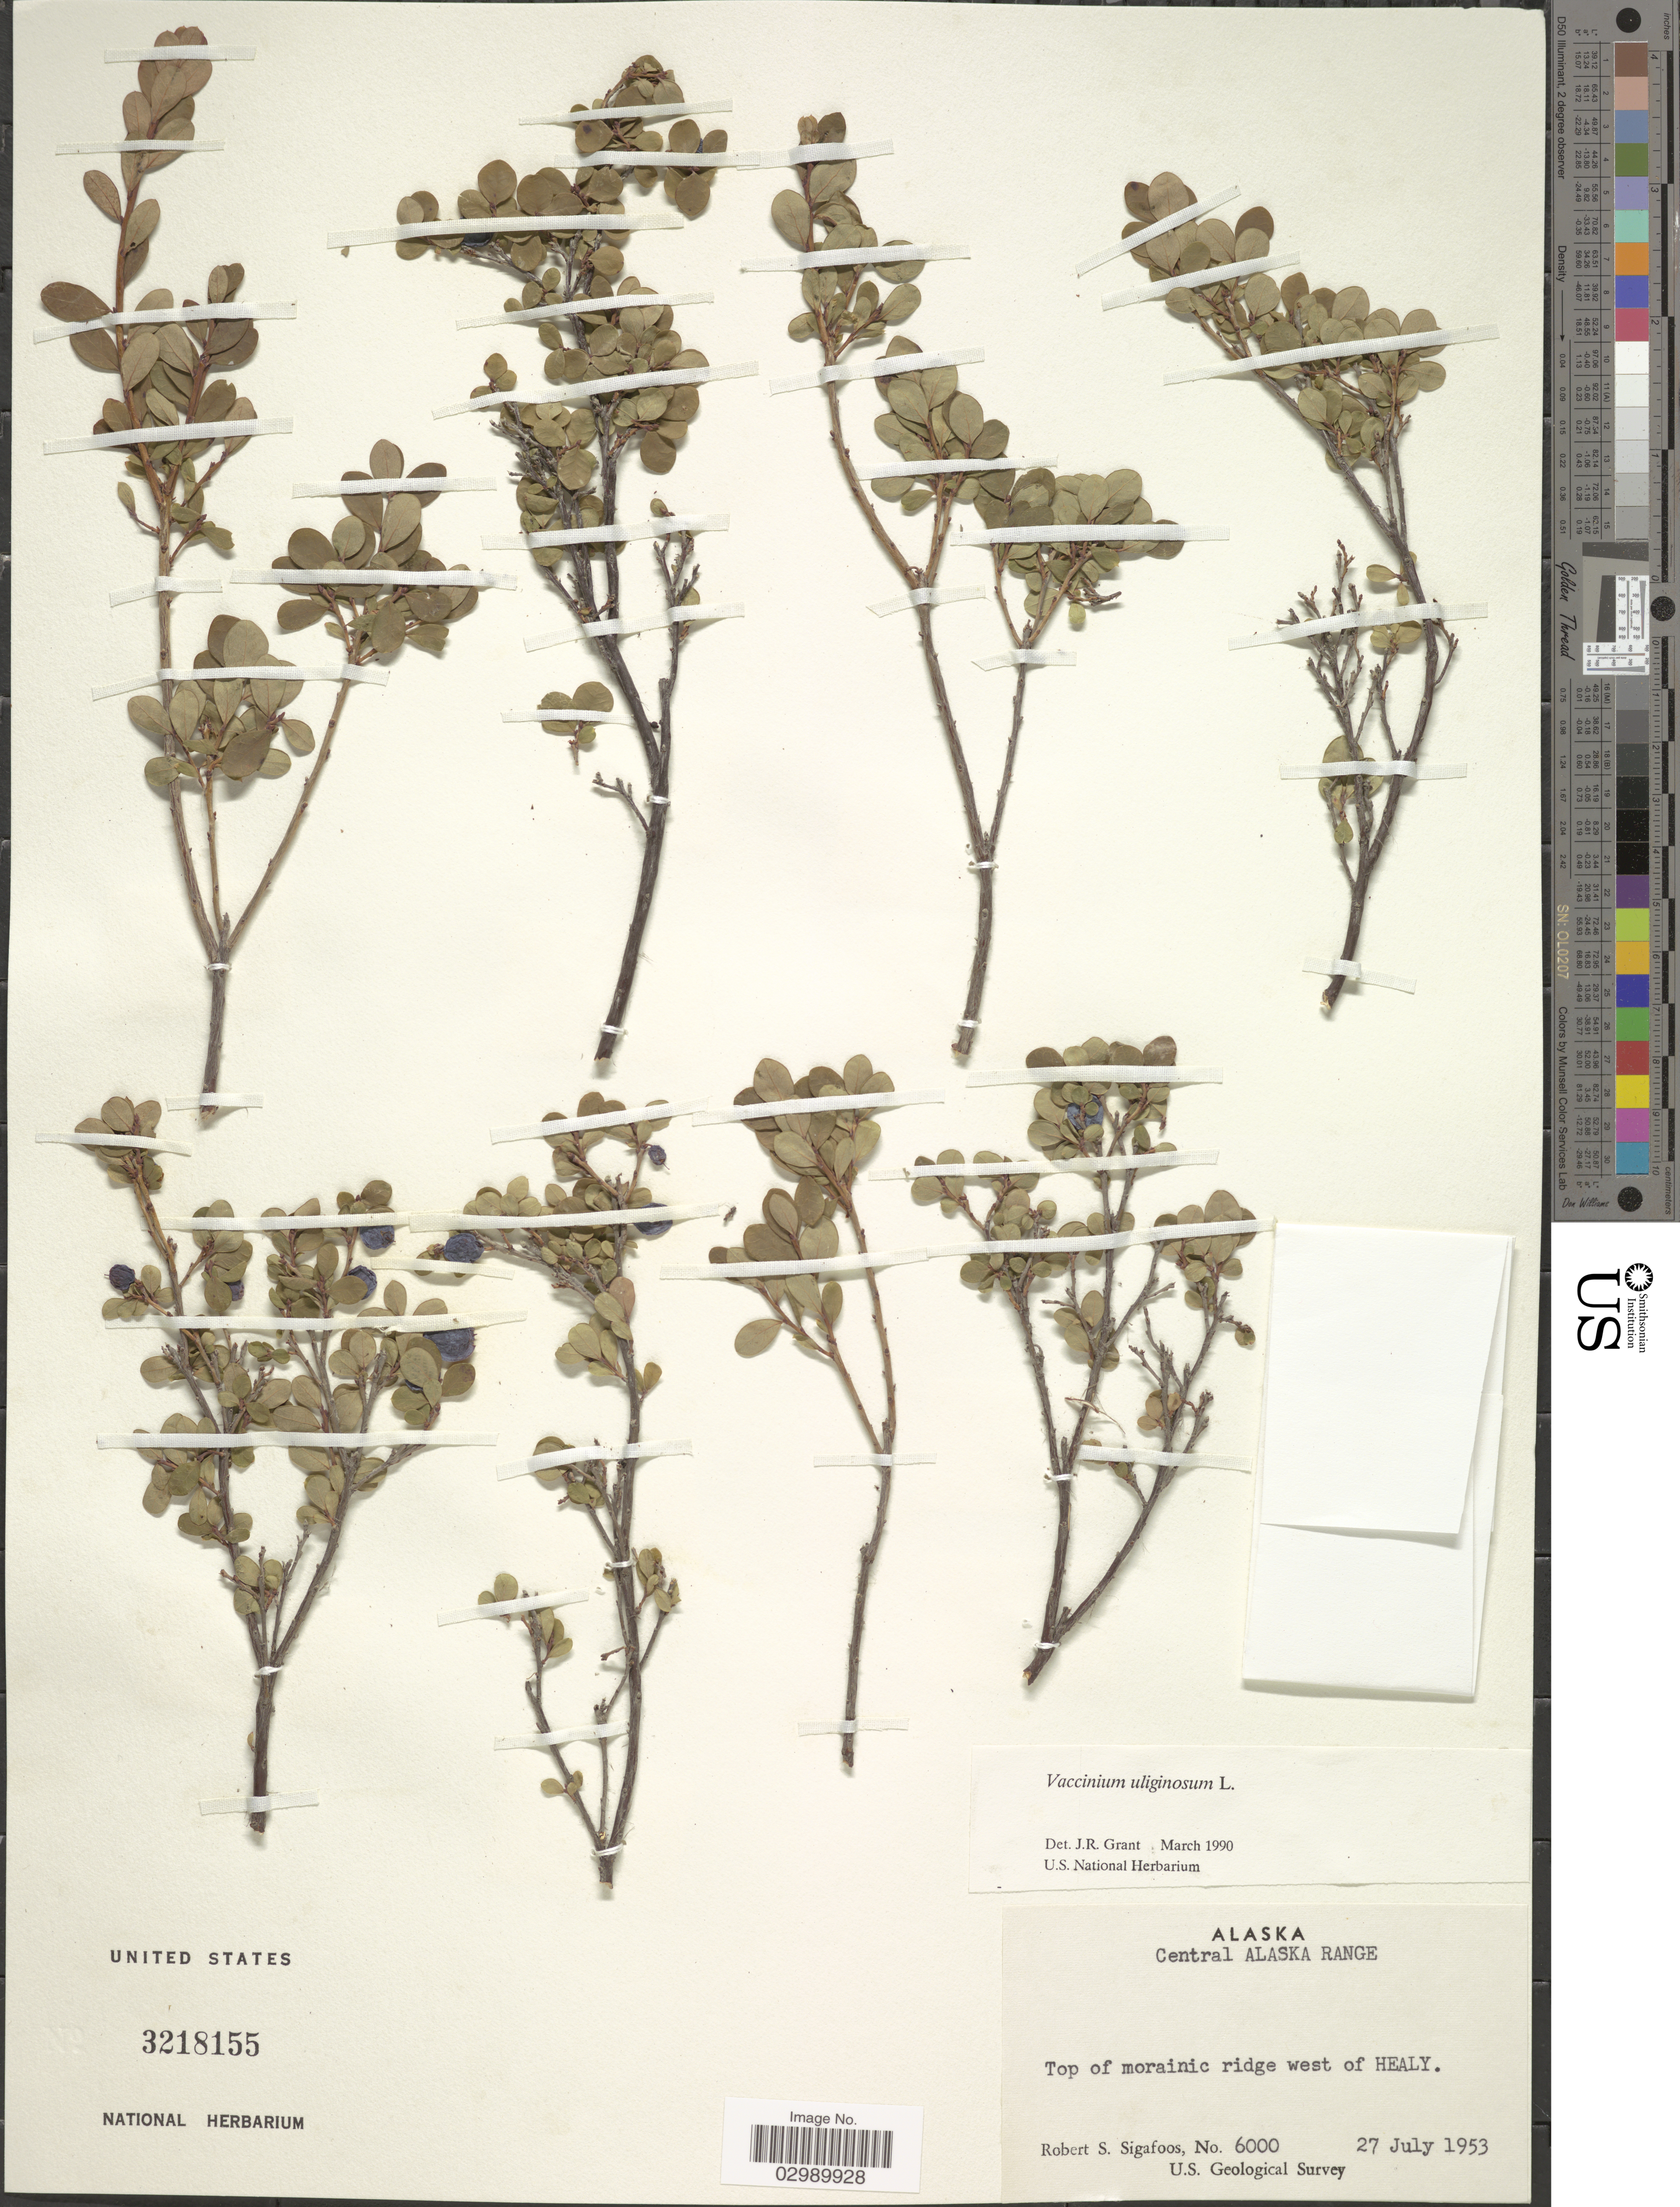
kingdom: Plantae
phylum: Tracheophyta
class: Magnoliopsida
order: Ericales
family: Ericaceae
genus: Vaccinium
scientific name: Vaccinium uliginosum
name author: L.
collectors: R. Sigafoos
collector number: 6000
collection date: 1953-07-27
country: United States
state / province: Alaska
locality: Central Alaska Range, Top of morainic ridge west of Healy.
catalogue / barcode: US 3218155